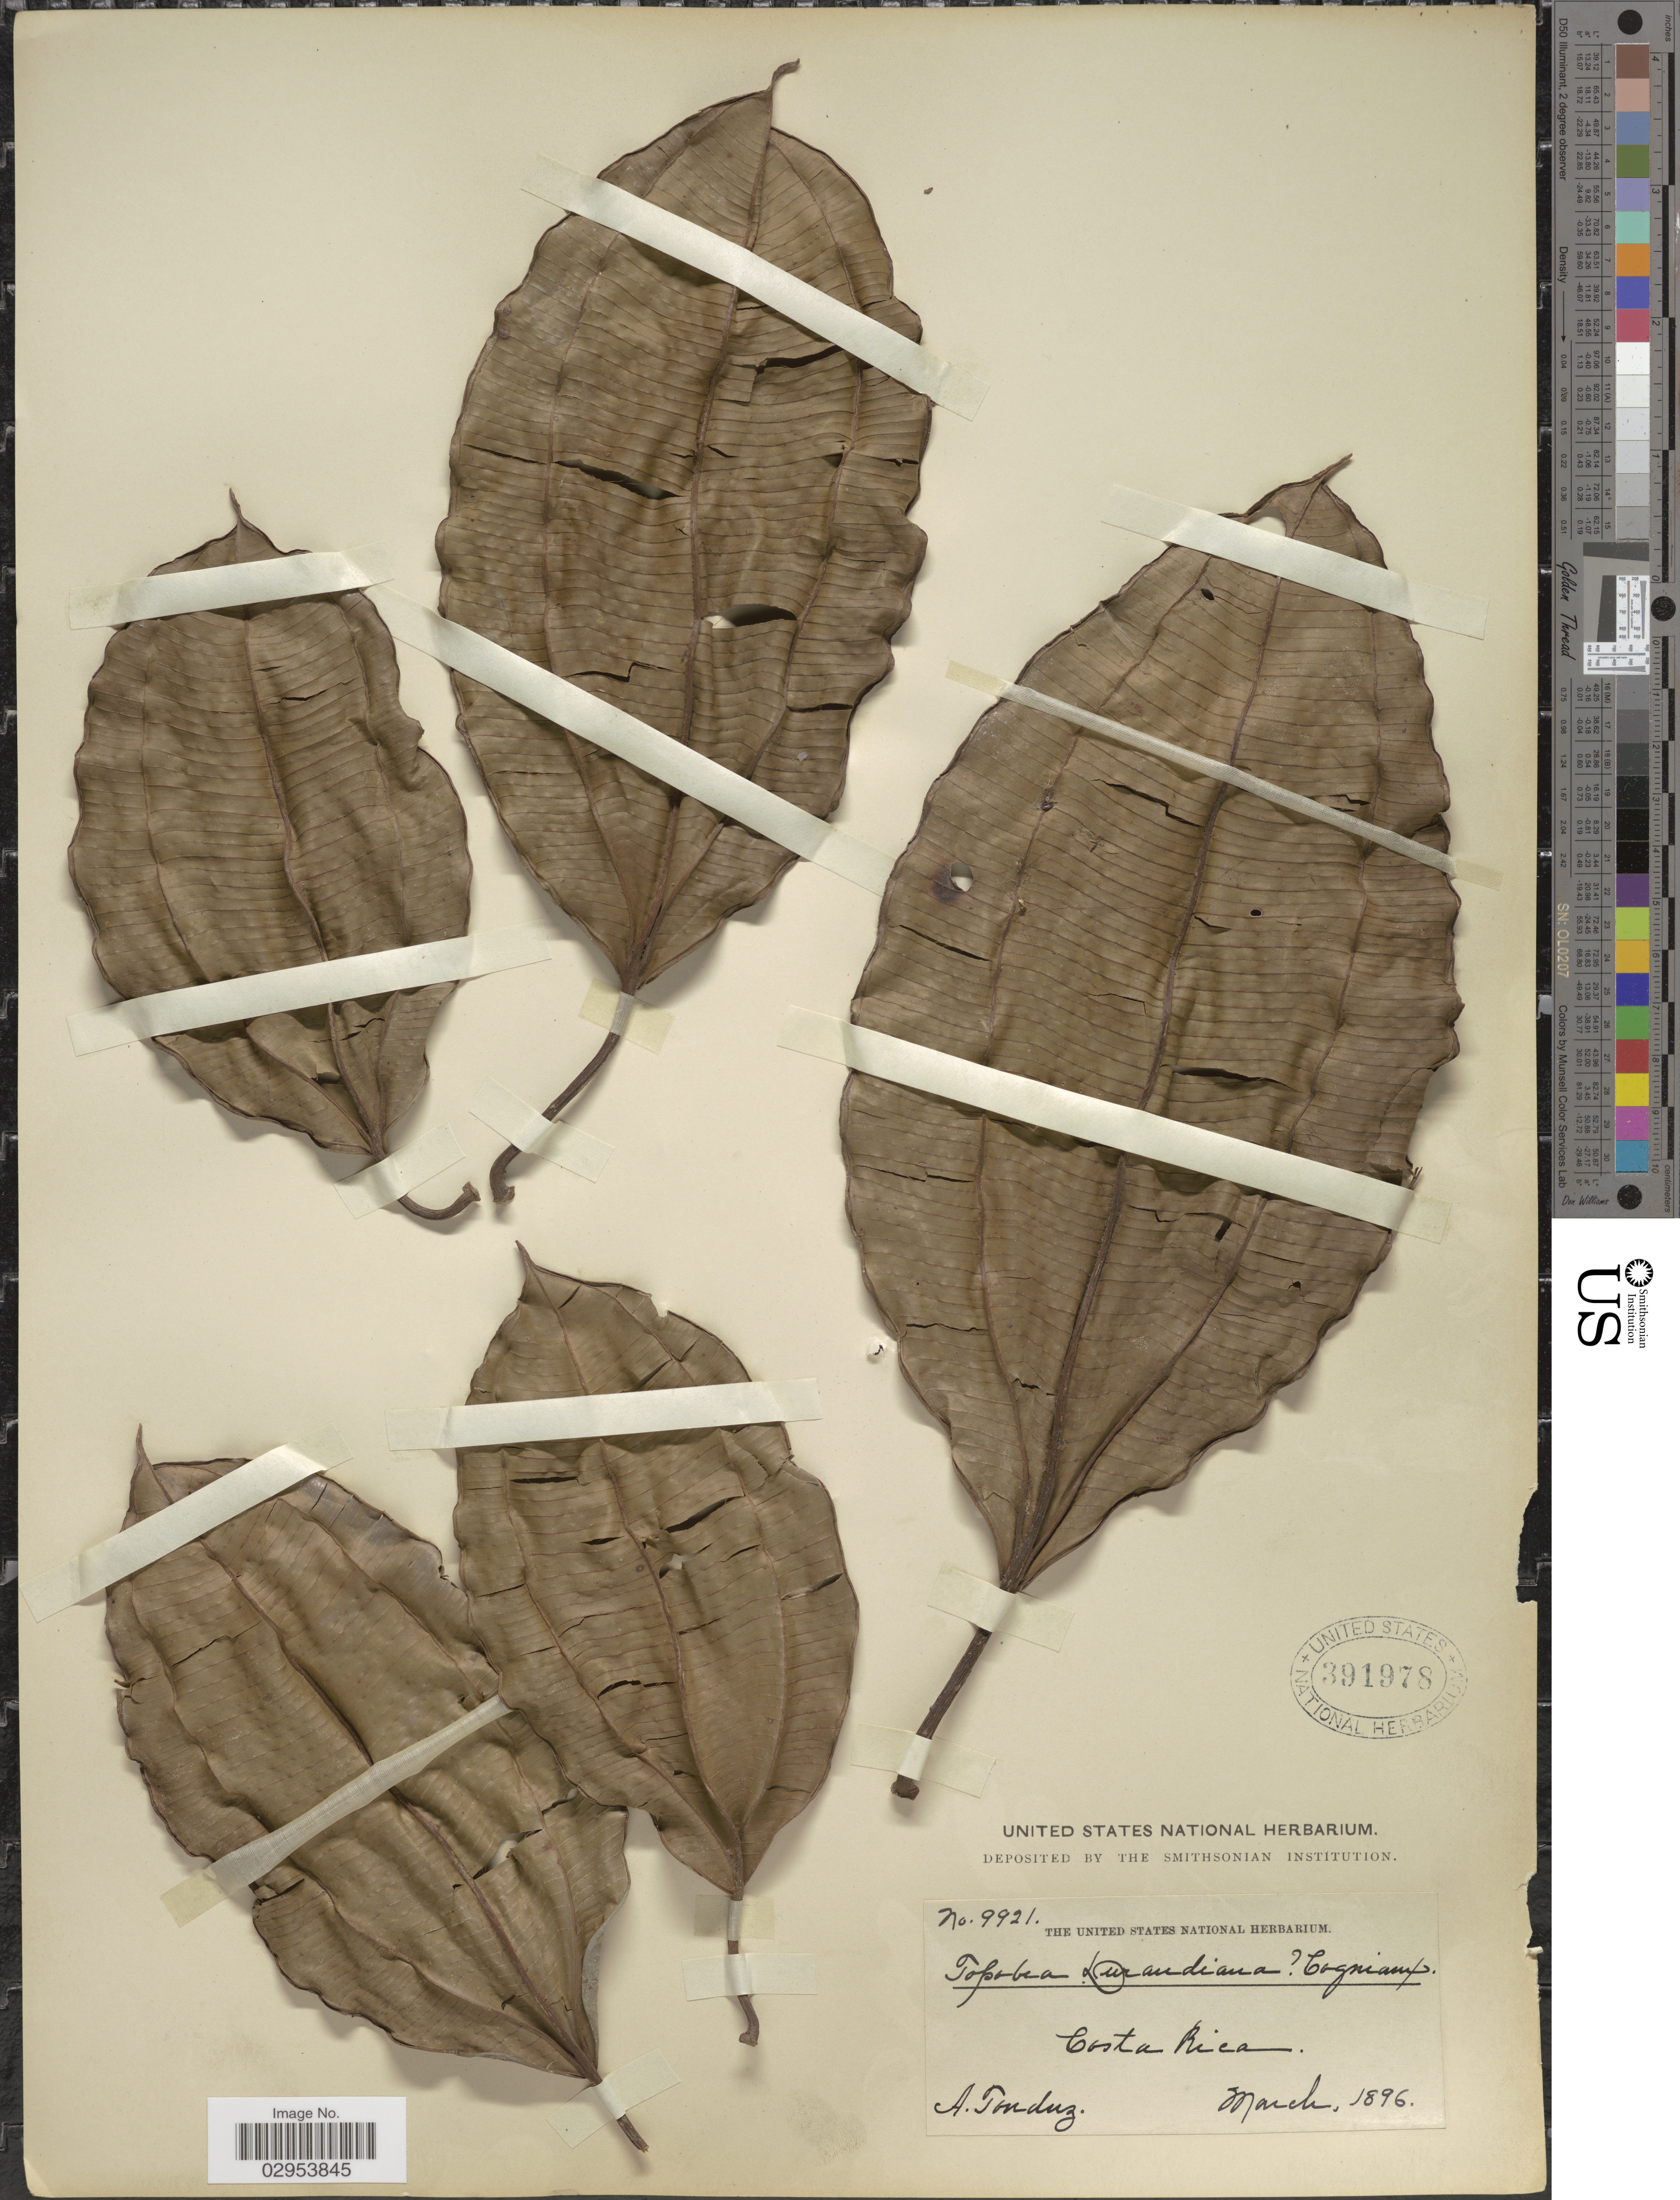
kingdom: Plantae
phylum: Tracheophyta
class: Magnoliopsida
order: Myrtales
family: Melastomataceae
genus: Topobea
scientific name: Topobea maurofernandeziana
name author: Cogn.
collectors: A. Tonduz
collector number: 9921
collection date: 1896-03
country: Costa Rica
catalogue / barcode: US 391978